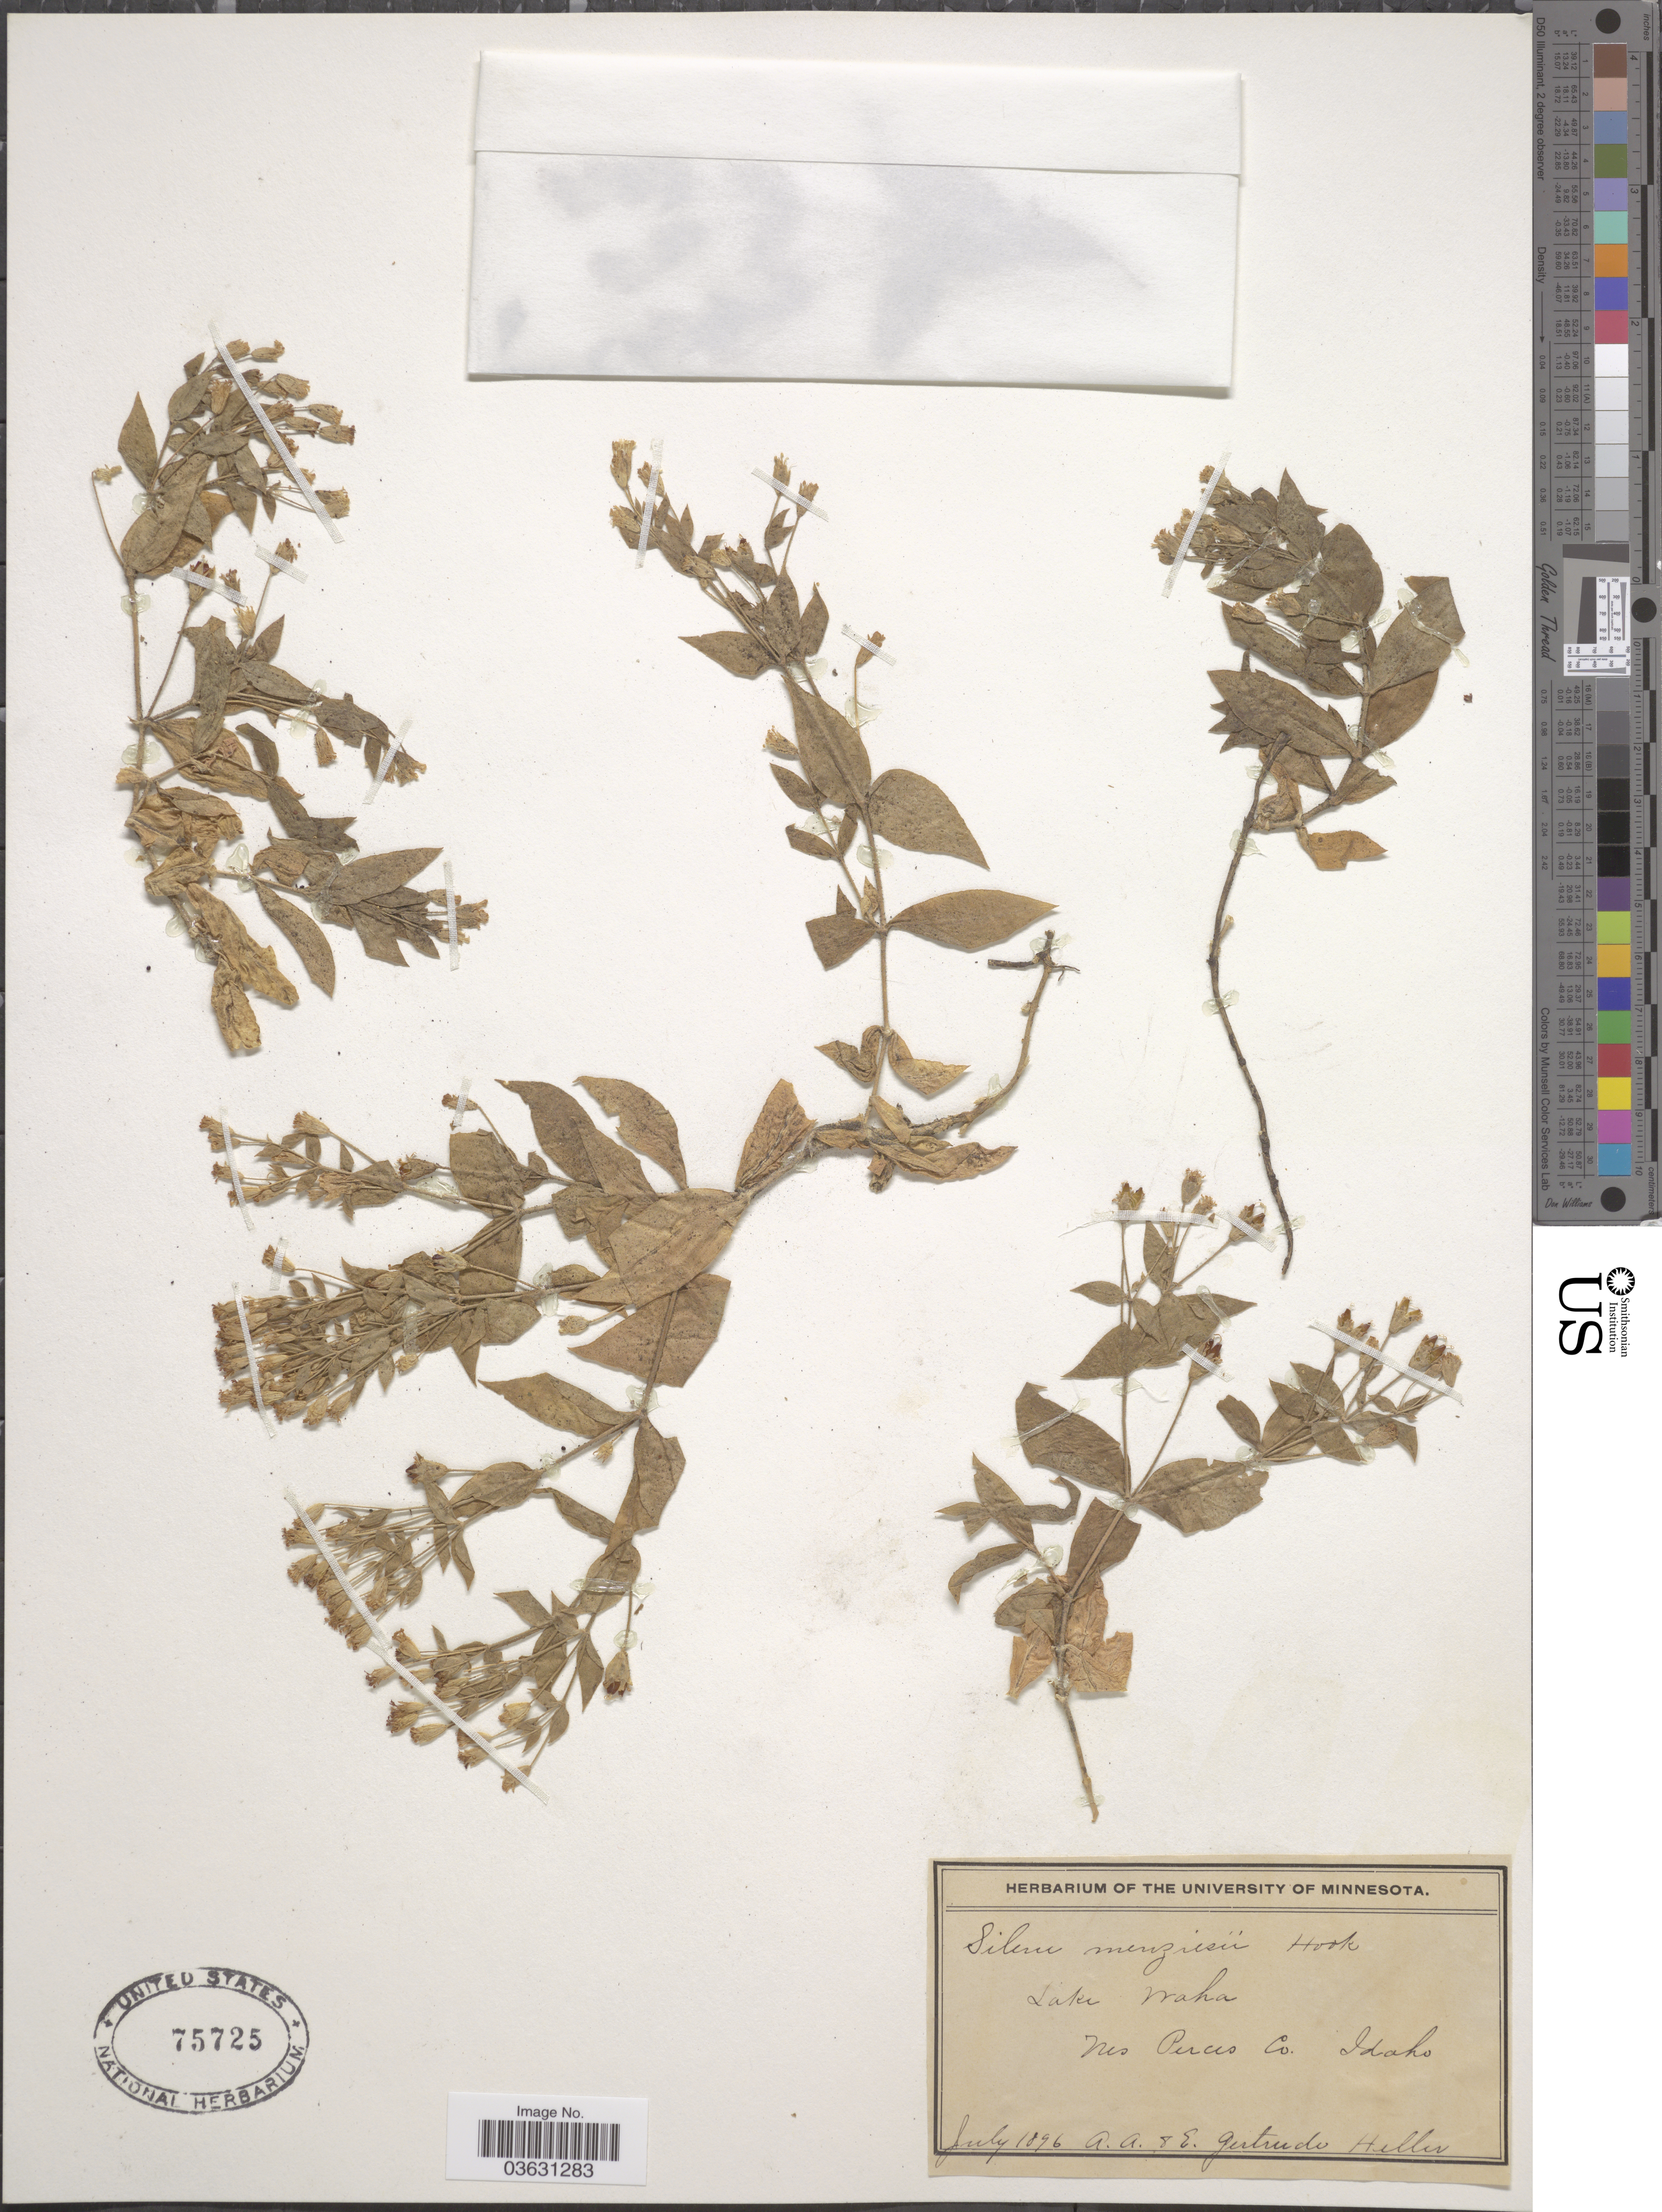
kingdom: Plantae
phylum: Tracheophyta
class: Magnoliopsida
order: Caryophyllales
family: Caryophyllaceae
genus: Silene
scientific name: Silene menziesii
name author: Hook.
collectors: A. A. Heller & E. Gertrude Heller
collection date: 1896-07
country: United States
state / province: Idaho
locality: Lake Waha. Nes Perces Co.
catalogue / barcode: US 75725